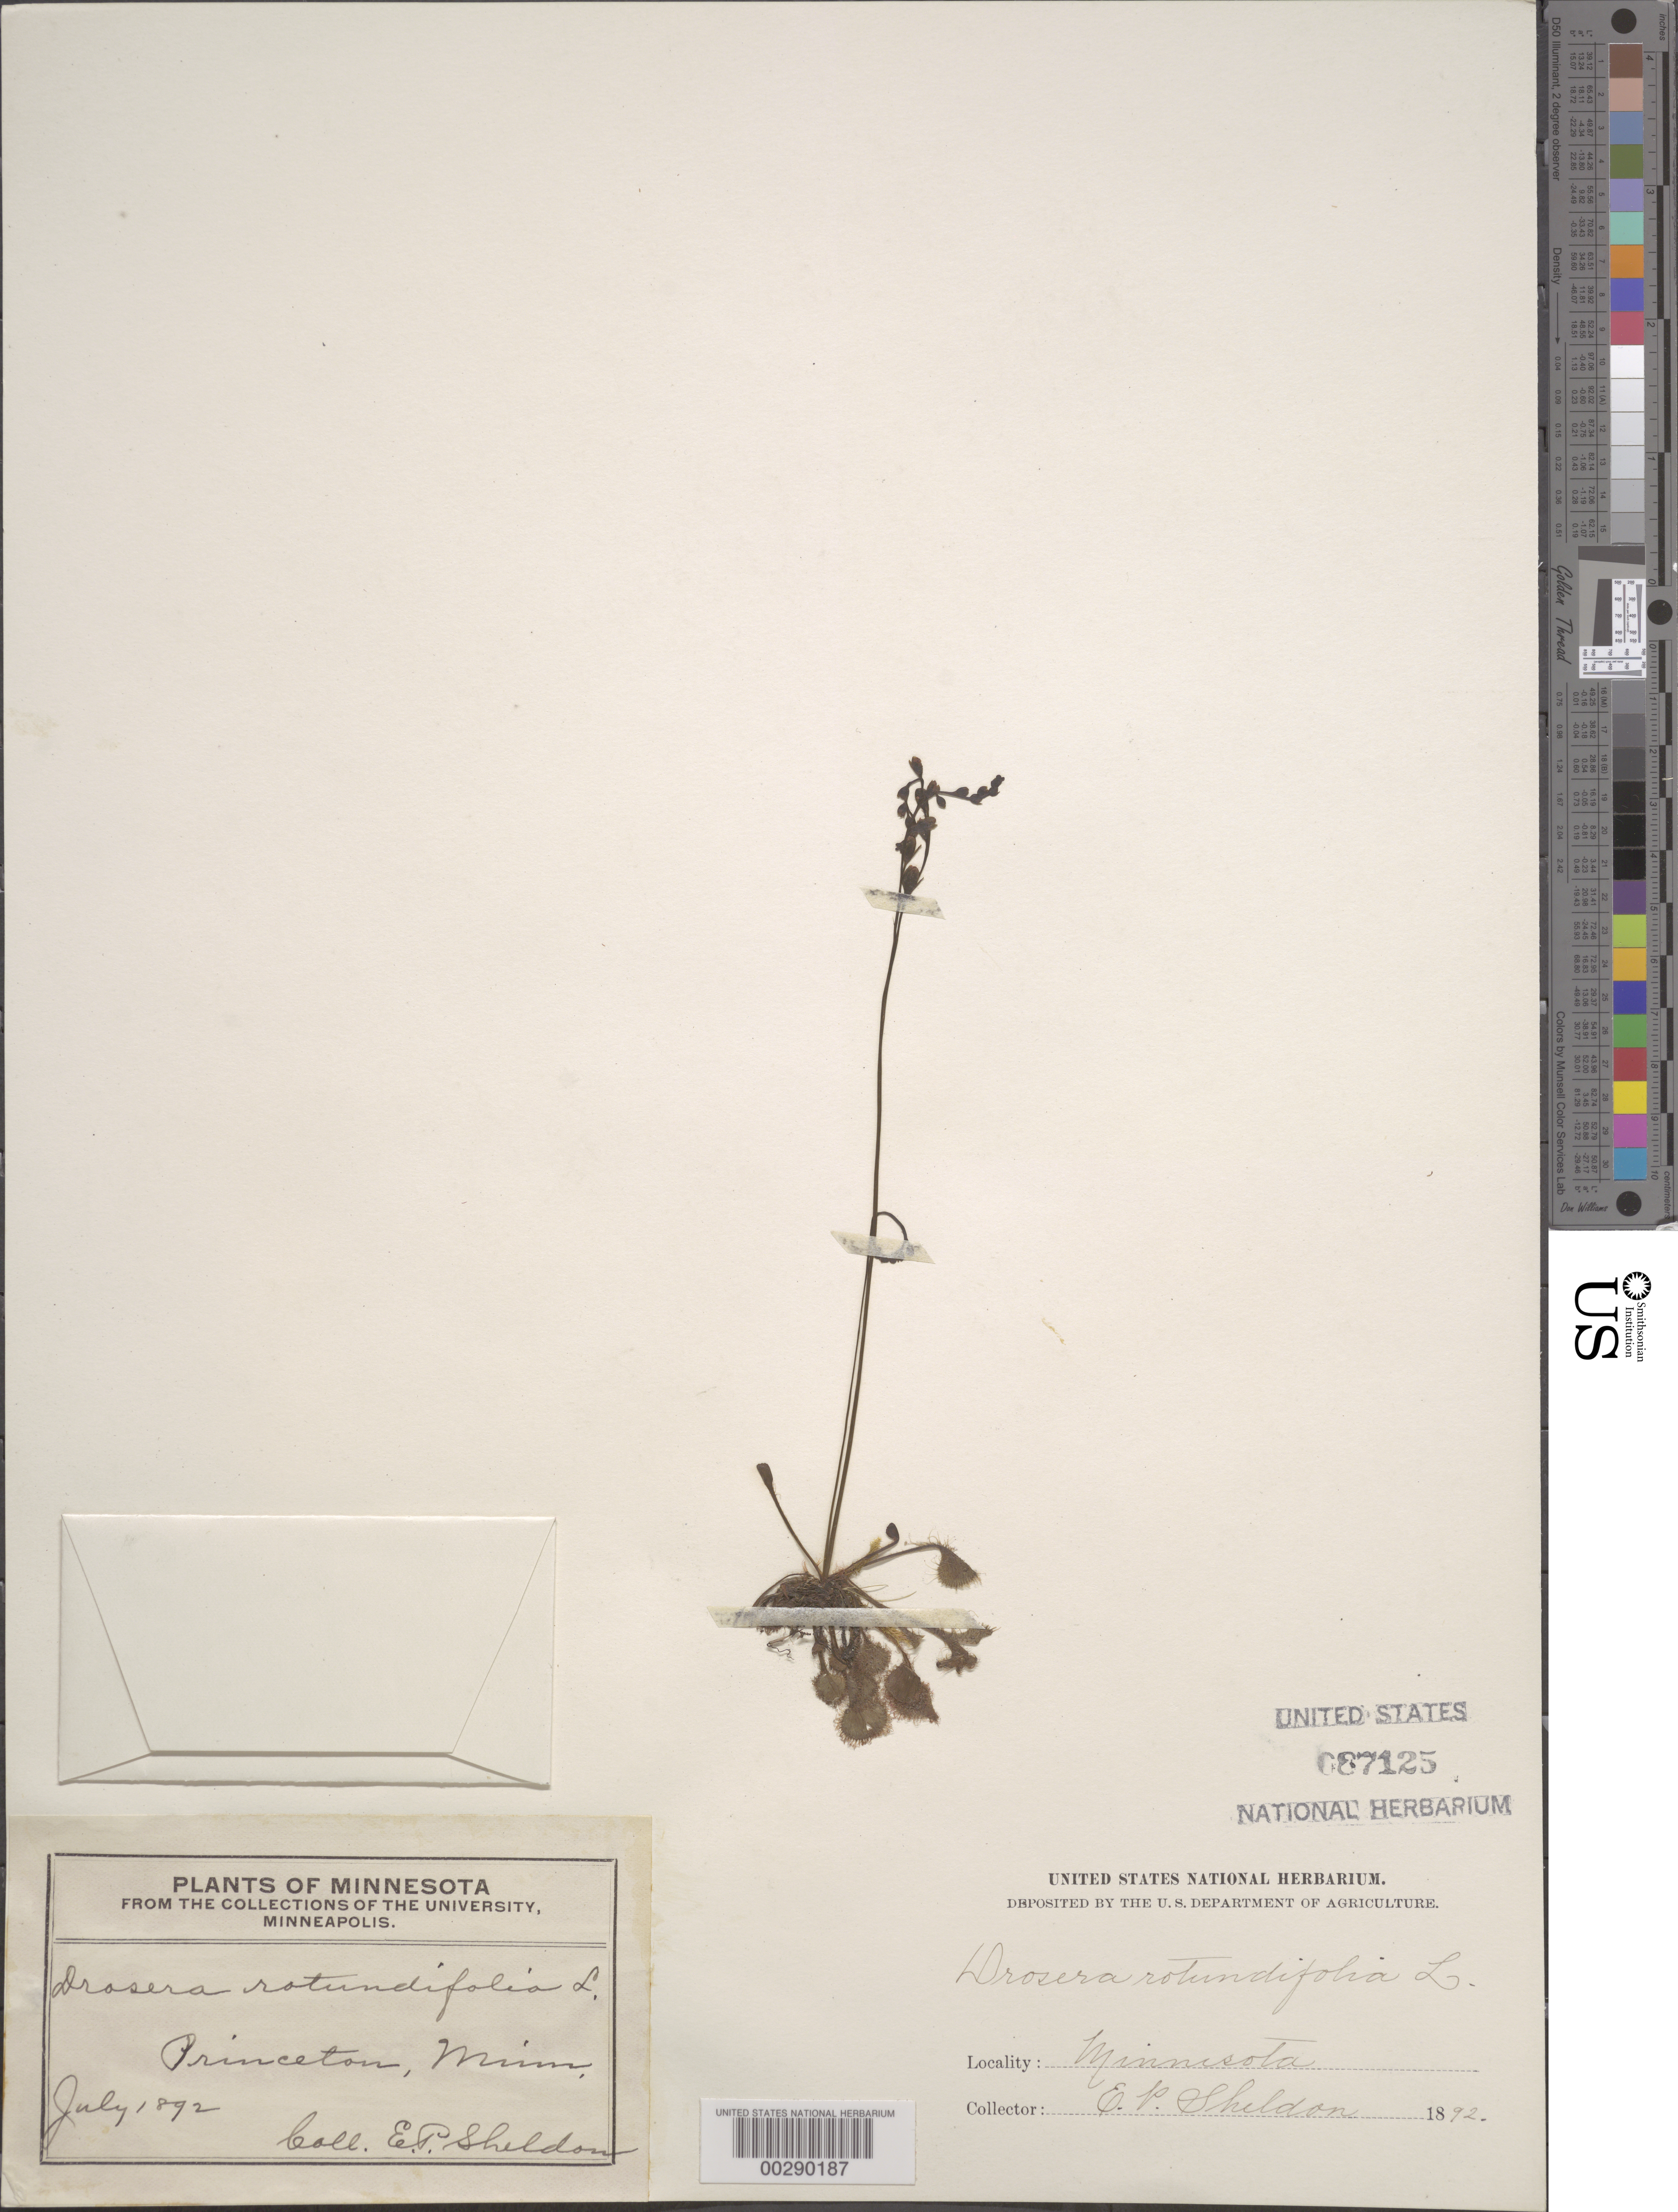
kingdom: Plantae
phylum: Tracheophyta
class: Magnoliopsida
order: Caryophyllales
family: Droseraceae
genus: Drosera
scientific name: Drosera rotundifolia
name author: L.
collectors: E. P. Sheldon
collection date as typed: Jul 1892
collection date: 1892-07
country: United States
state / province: Minnesota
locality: Princeton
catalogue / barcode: US 87125